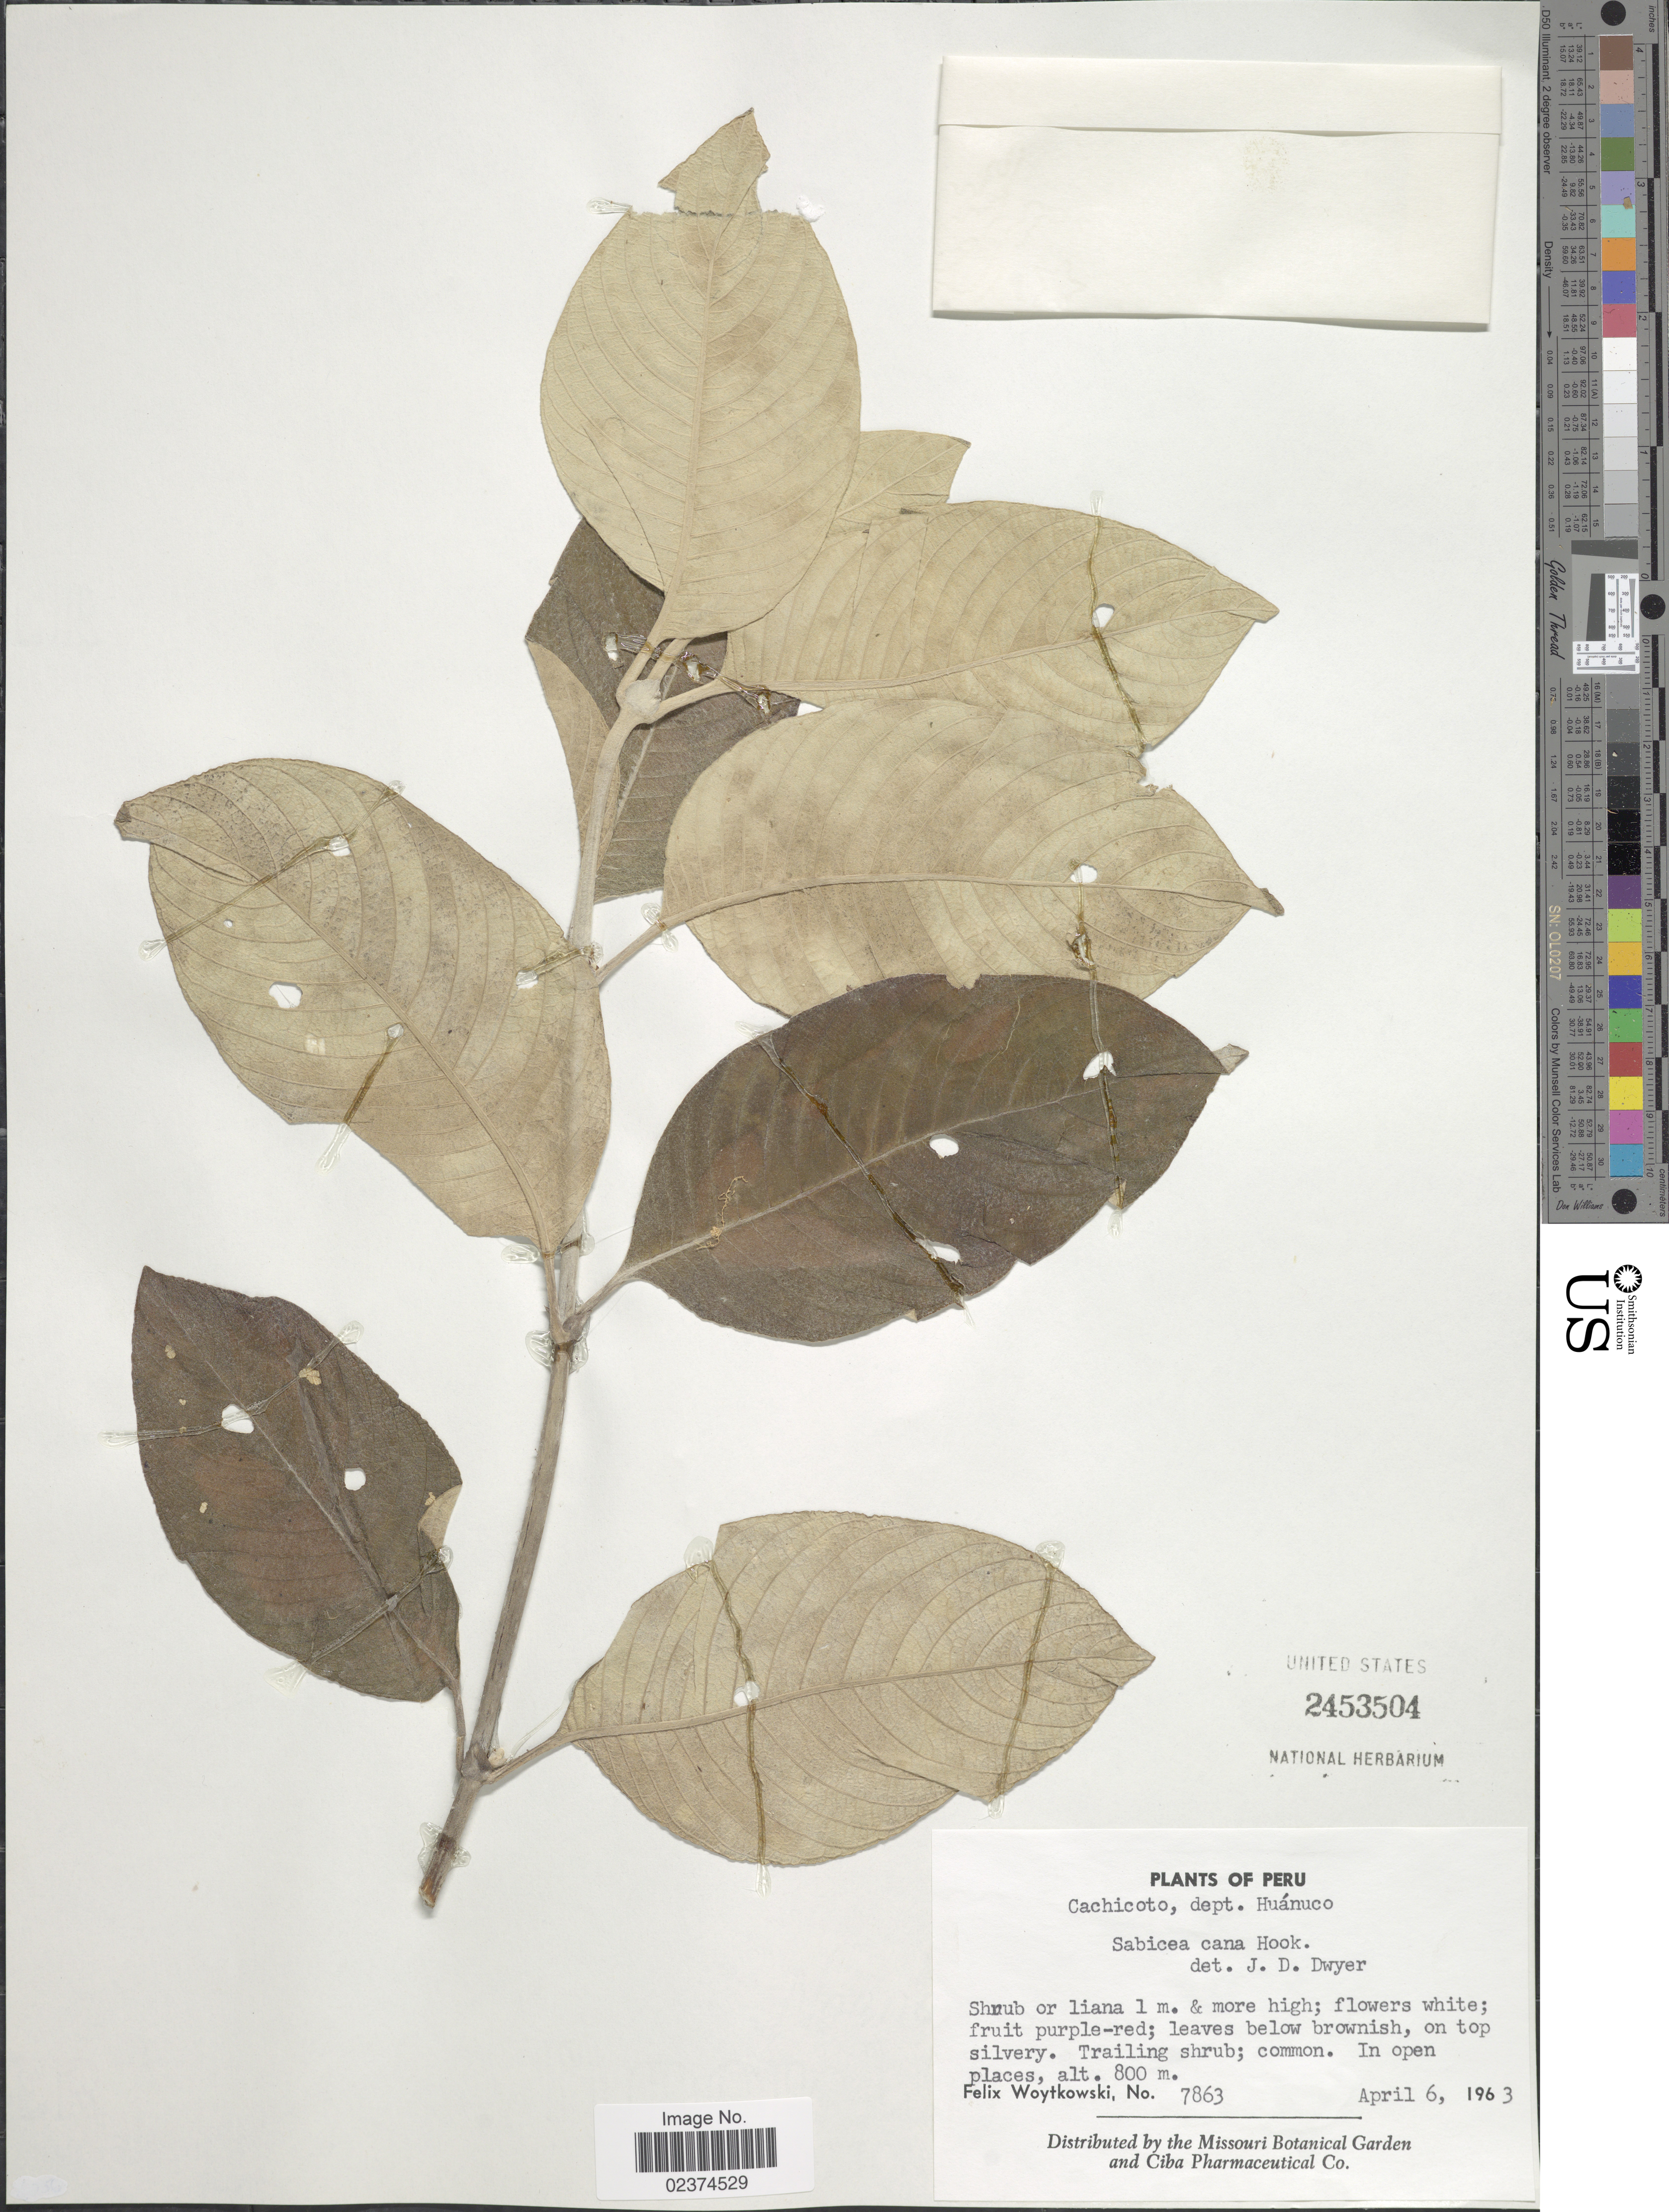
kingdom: Plantae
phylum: Tracheophyta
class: Magnoliopsida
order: Gentianales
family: Rubiaceae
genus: Sabicea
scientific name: Sabicea cana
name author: Hook. f.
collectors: F. Woytkowski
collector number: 7863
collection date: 1963-04-06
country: Peru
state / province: Huánuco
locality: Cachicoto, In open places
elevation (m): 800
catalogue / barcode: US 2453504